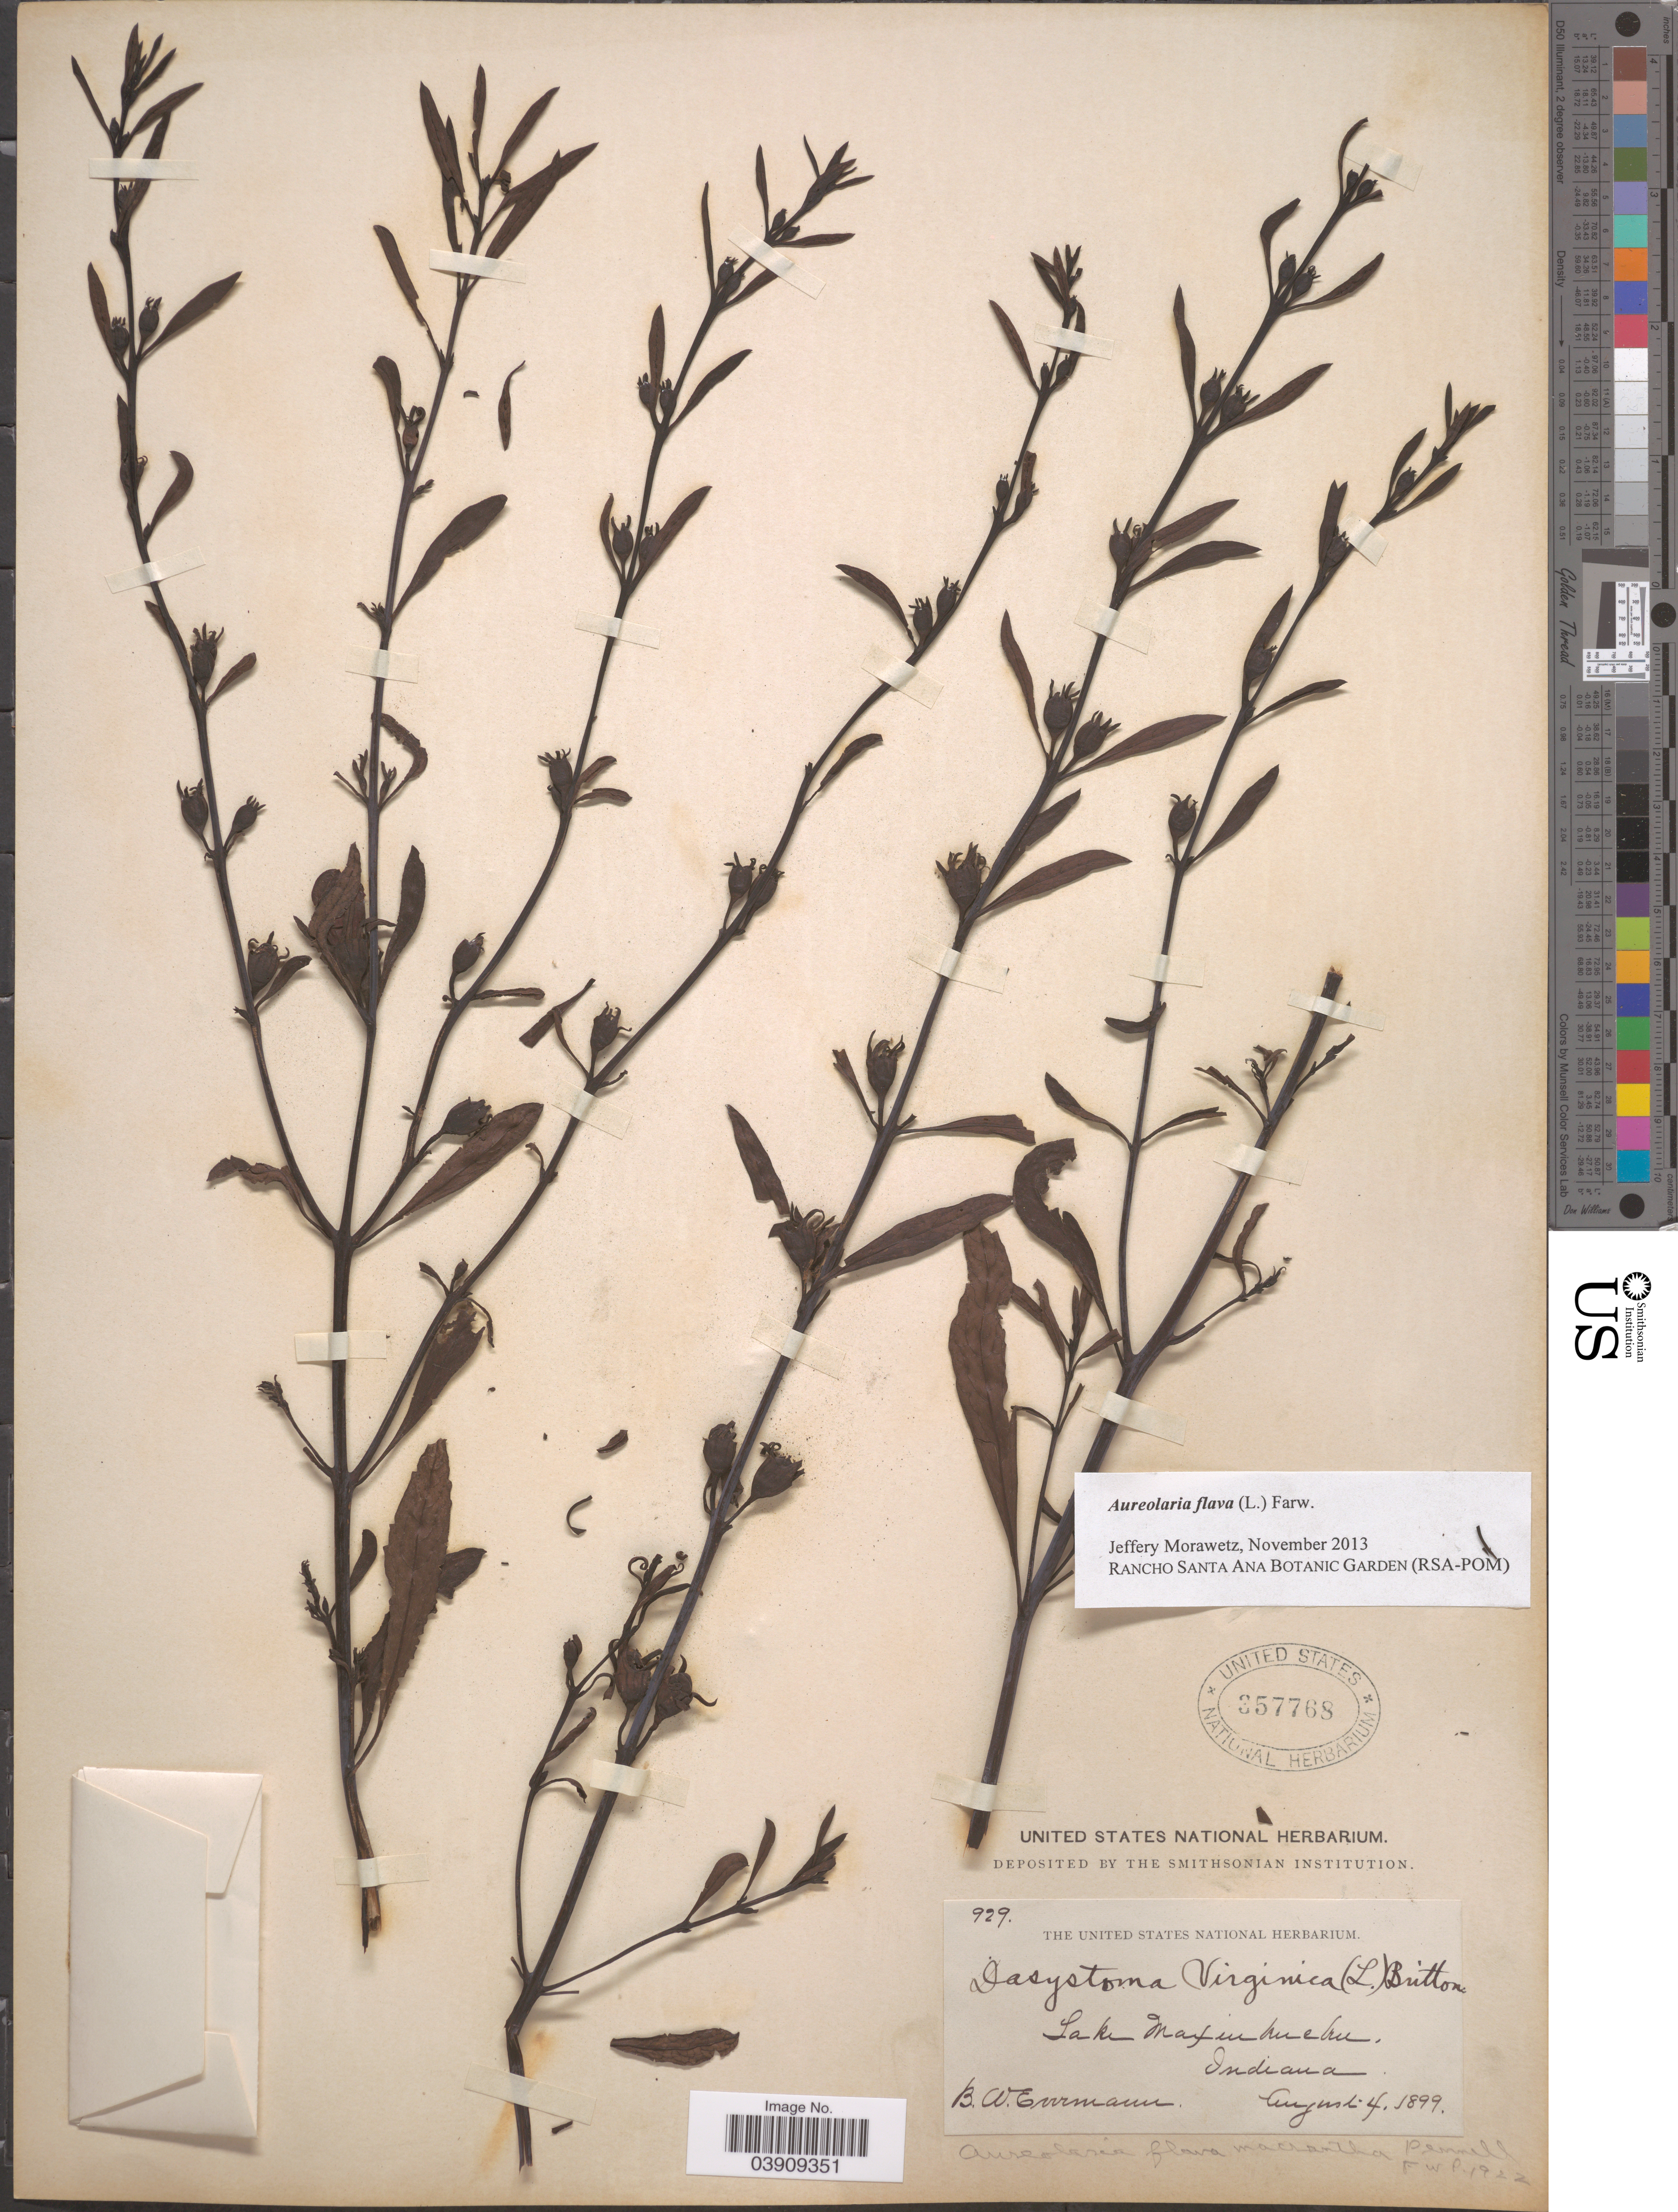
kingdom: Plantae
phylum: Tracheophyta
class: Magnoliopsida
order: Lamiales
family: Orobanchaceae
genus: Aureolaria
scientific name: Aureolaria flava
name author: (L.) Farw.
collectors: B. W. Evermann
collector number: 929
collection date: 1899-08-04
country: United States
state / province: Indiana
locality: Lake Maxinkuckee.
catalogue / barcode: US 357768